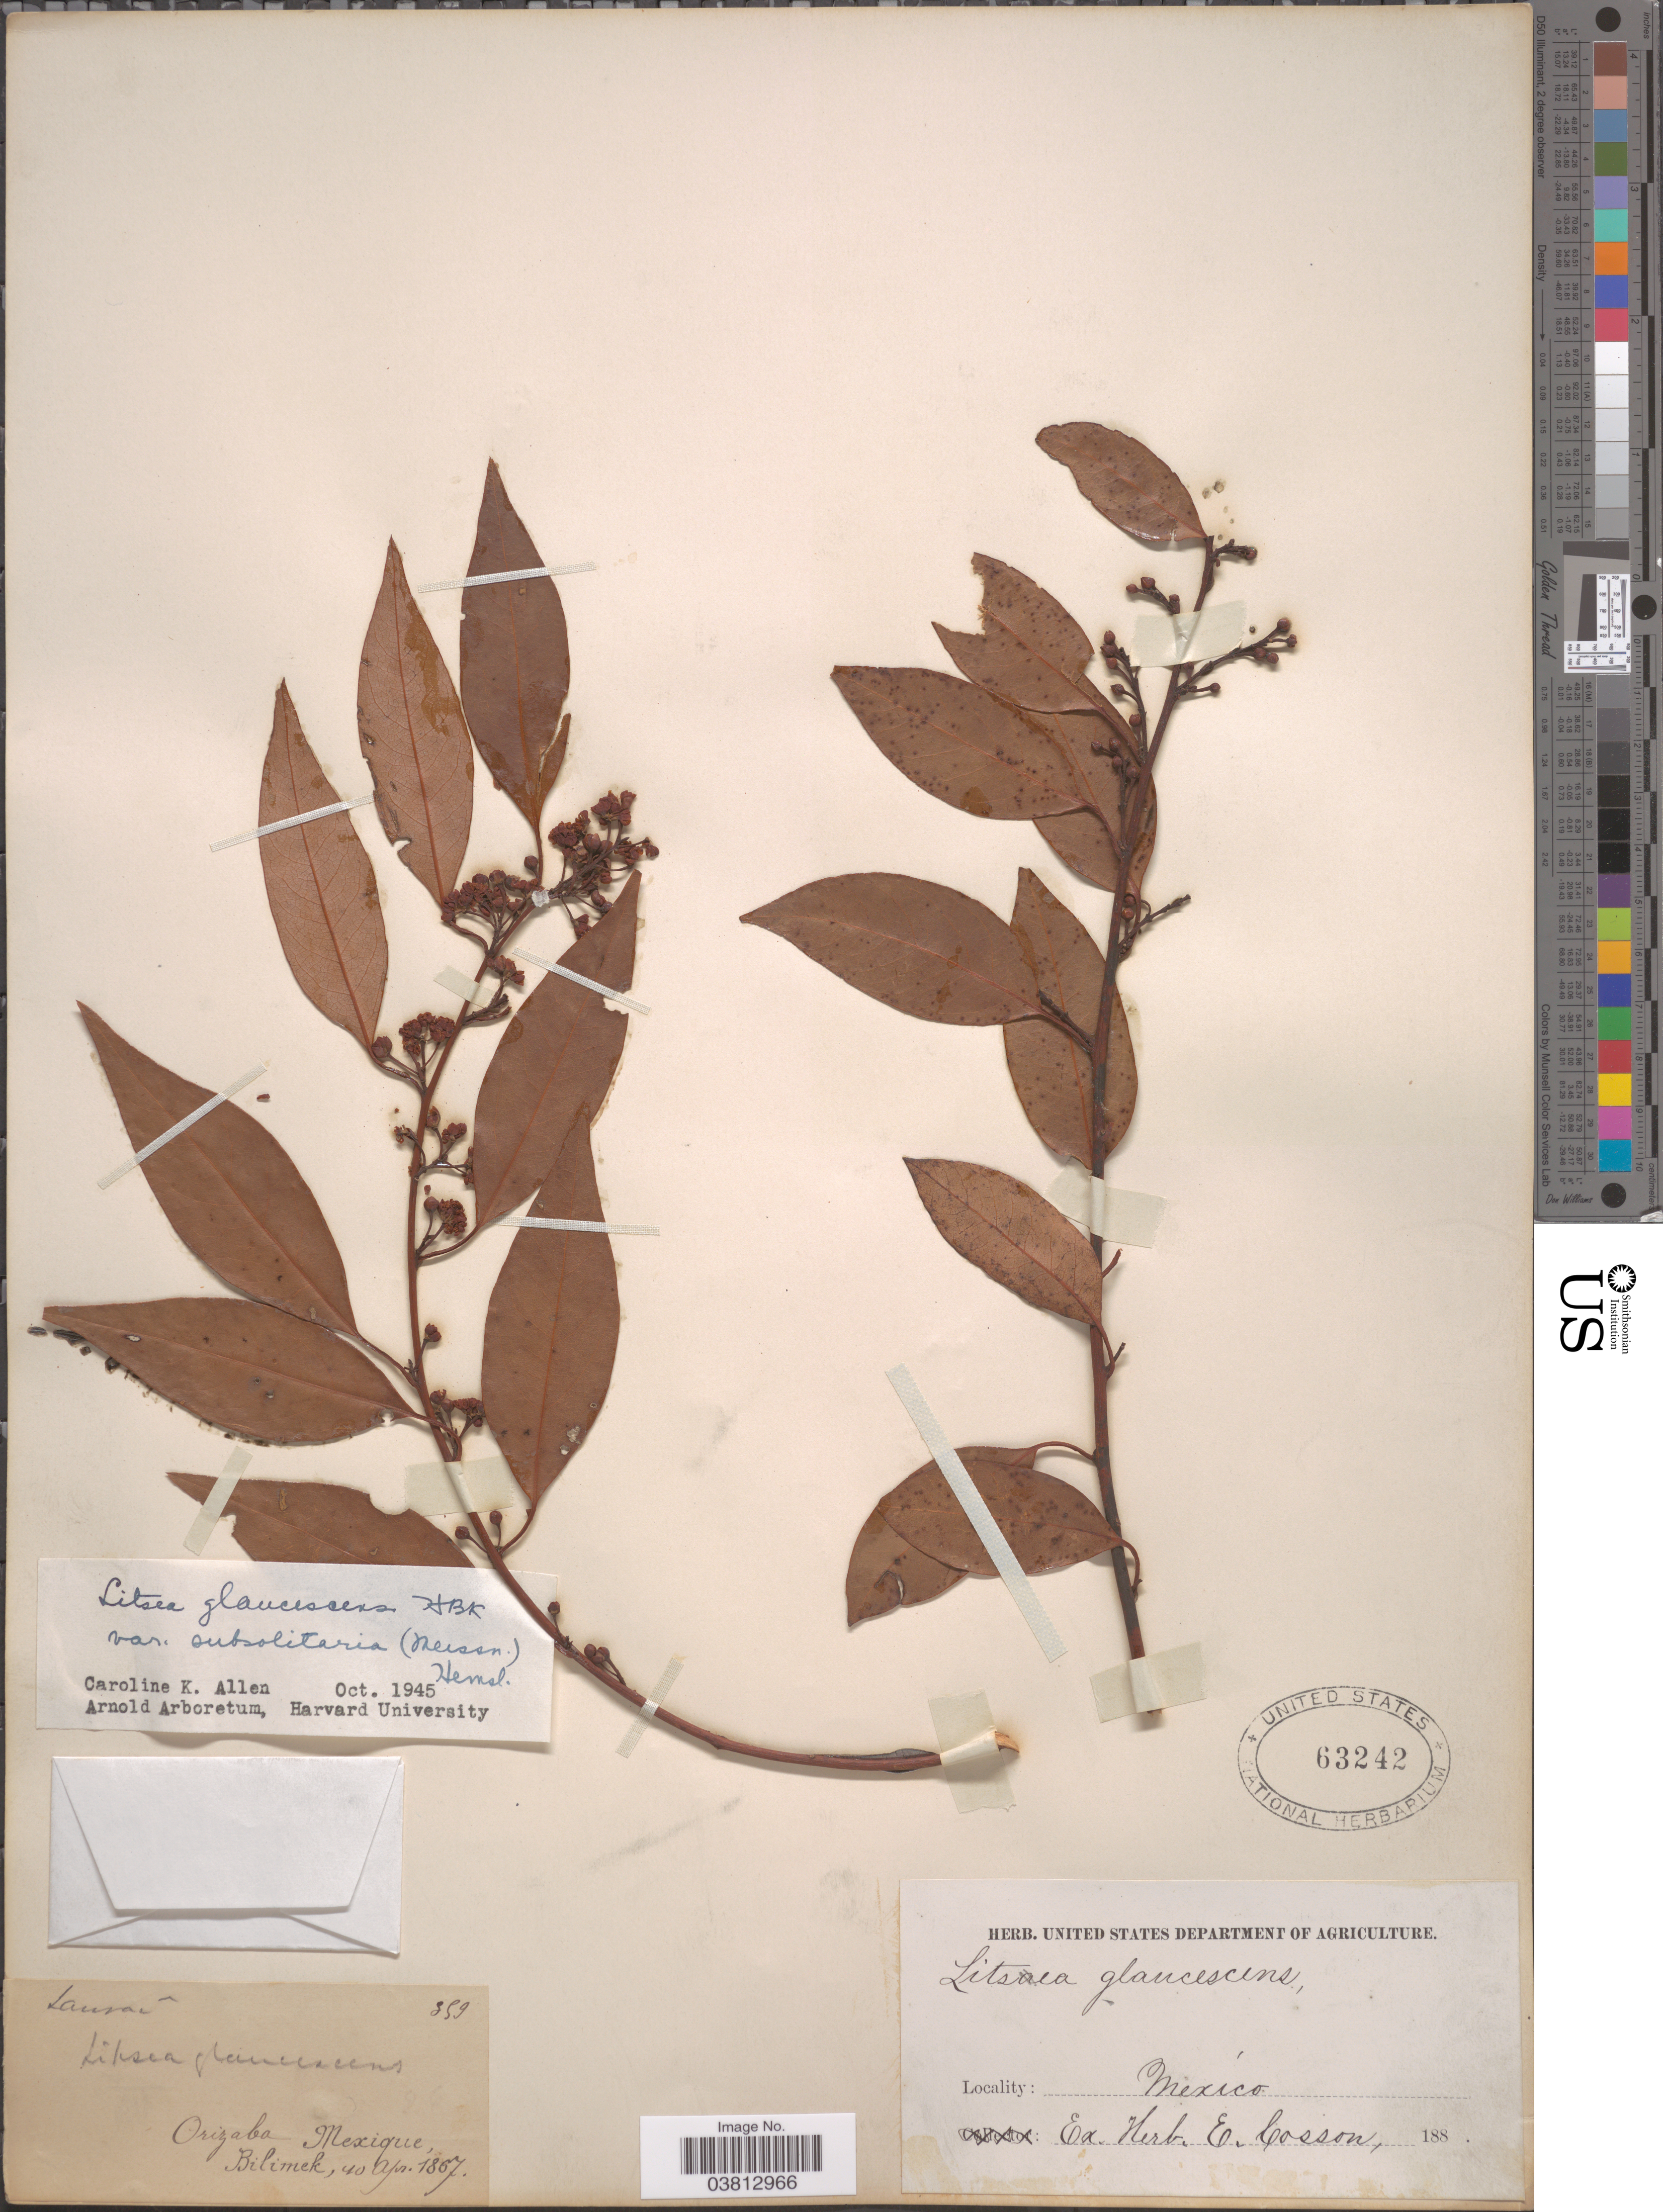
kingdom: Plantae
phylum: Tracheophyta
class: Magnoliopsida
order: Laurales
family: Lauraceae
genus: Litsea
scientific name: Litsea glaucescens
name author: Kunth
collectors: -. Bilimek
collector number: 359*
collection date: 1867-04-10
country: Mexico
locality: Orizaba Mexique.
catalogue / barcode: US 63242